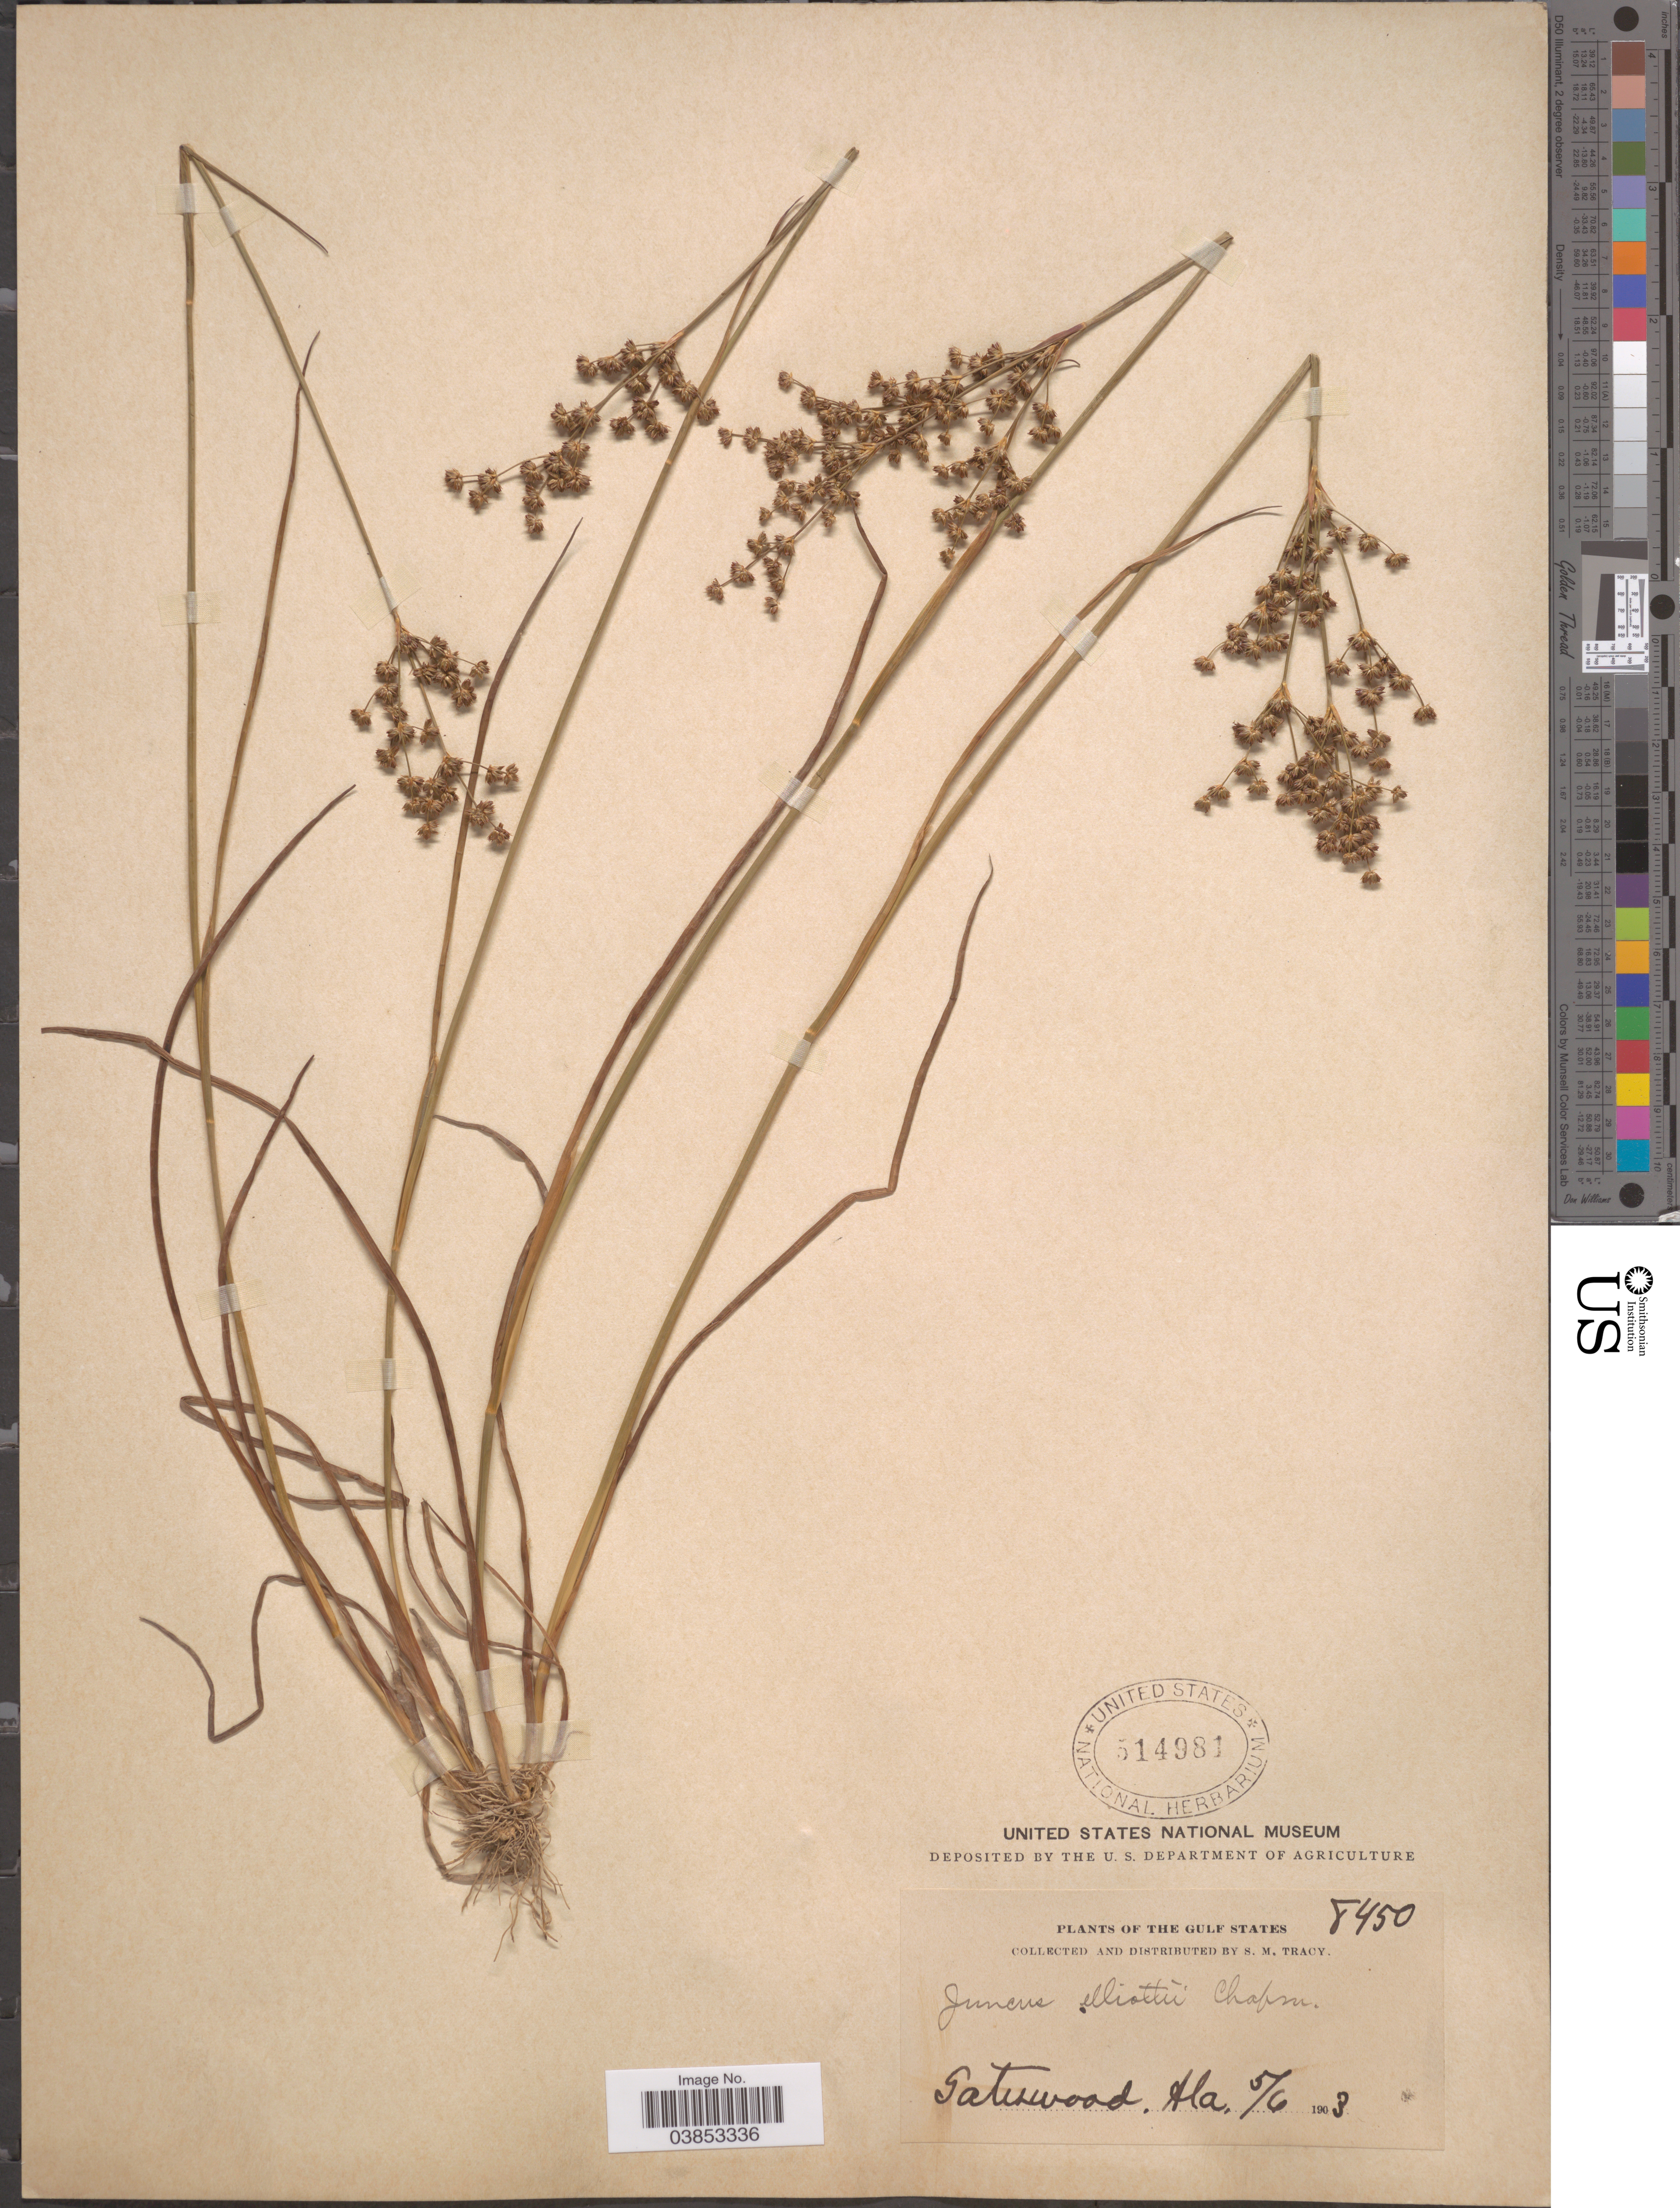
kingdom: Plantae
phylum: Tracheophyta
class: Liliopsida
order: Poales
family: Juncaceae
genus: Juncus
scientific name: Juncus elliottii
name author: Chapm.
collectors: S. M. Tracy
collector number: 8450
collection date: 1903-05-06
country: United States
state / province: Alabama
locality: Gulf States. Gateswood.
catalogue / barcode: US 514981